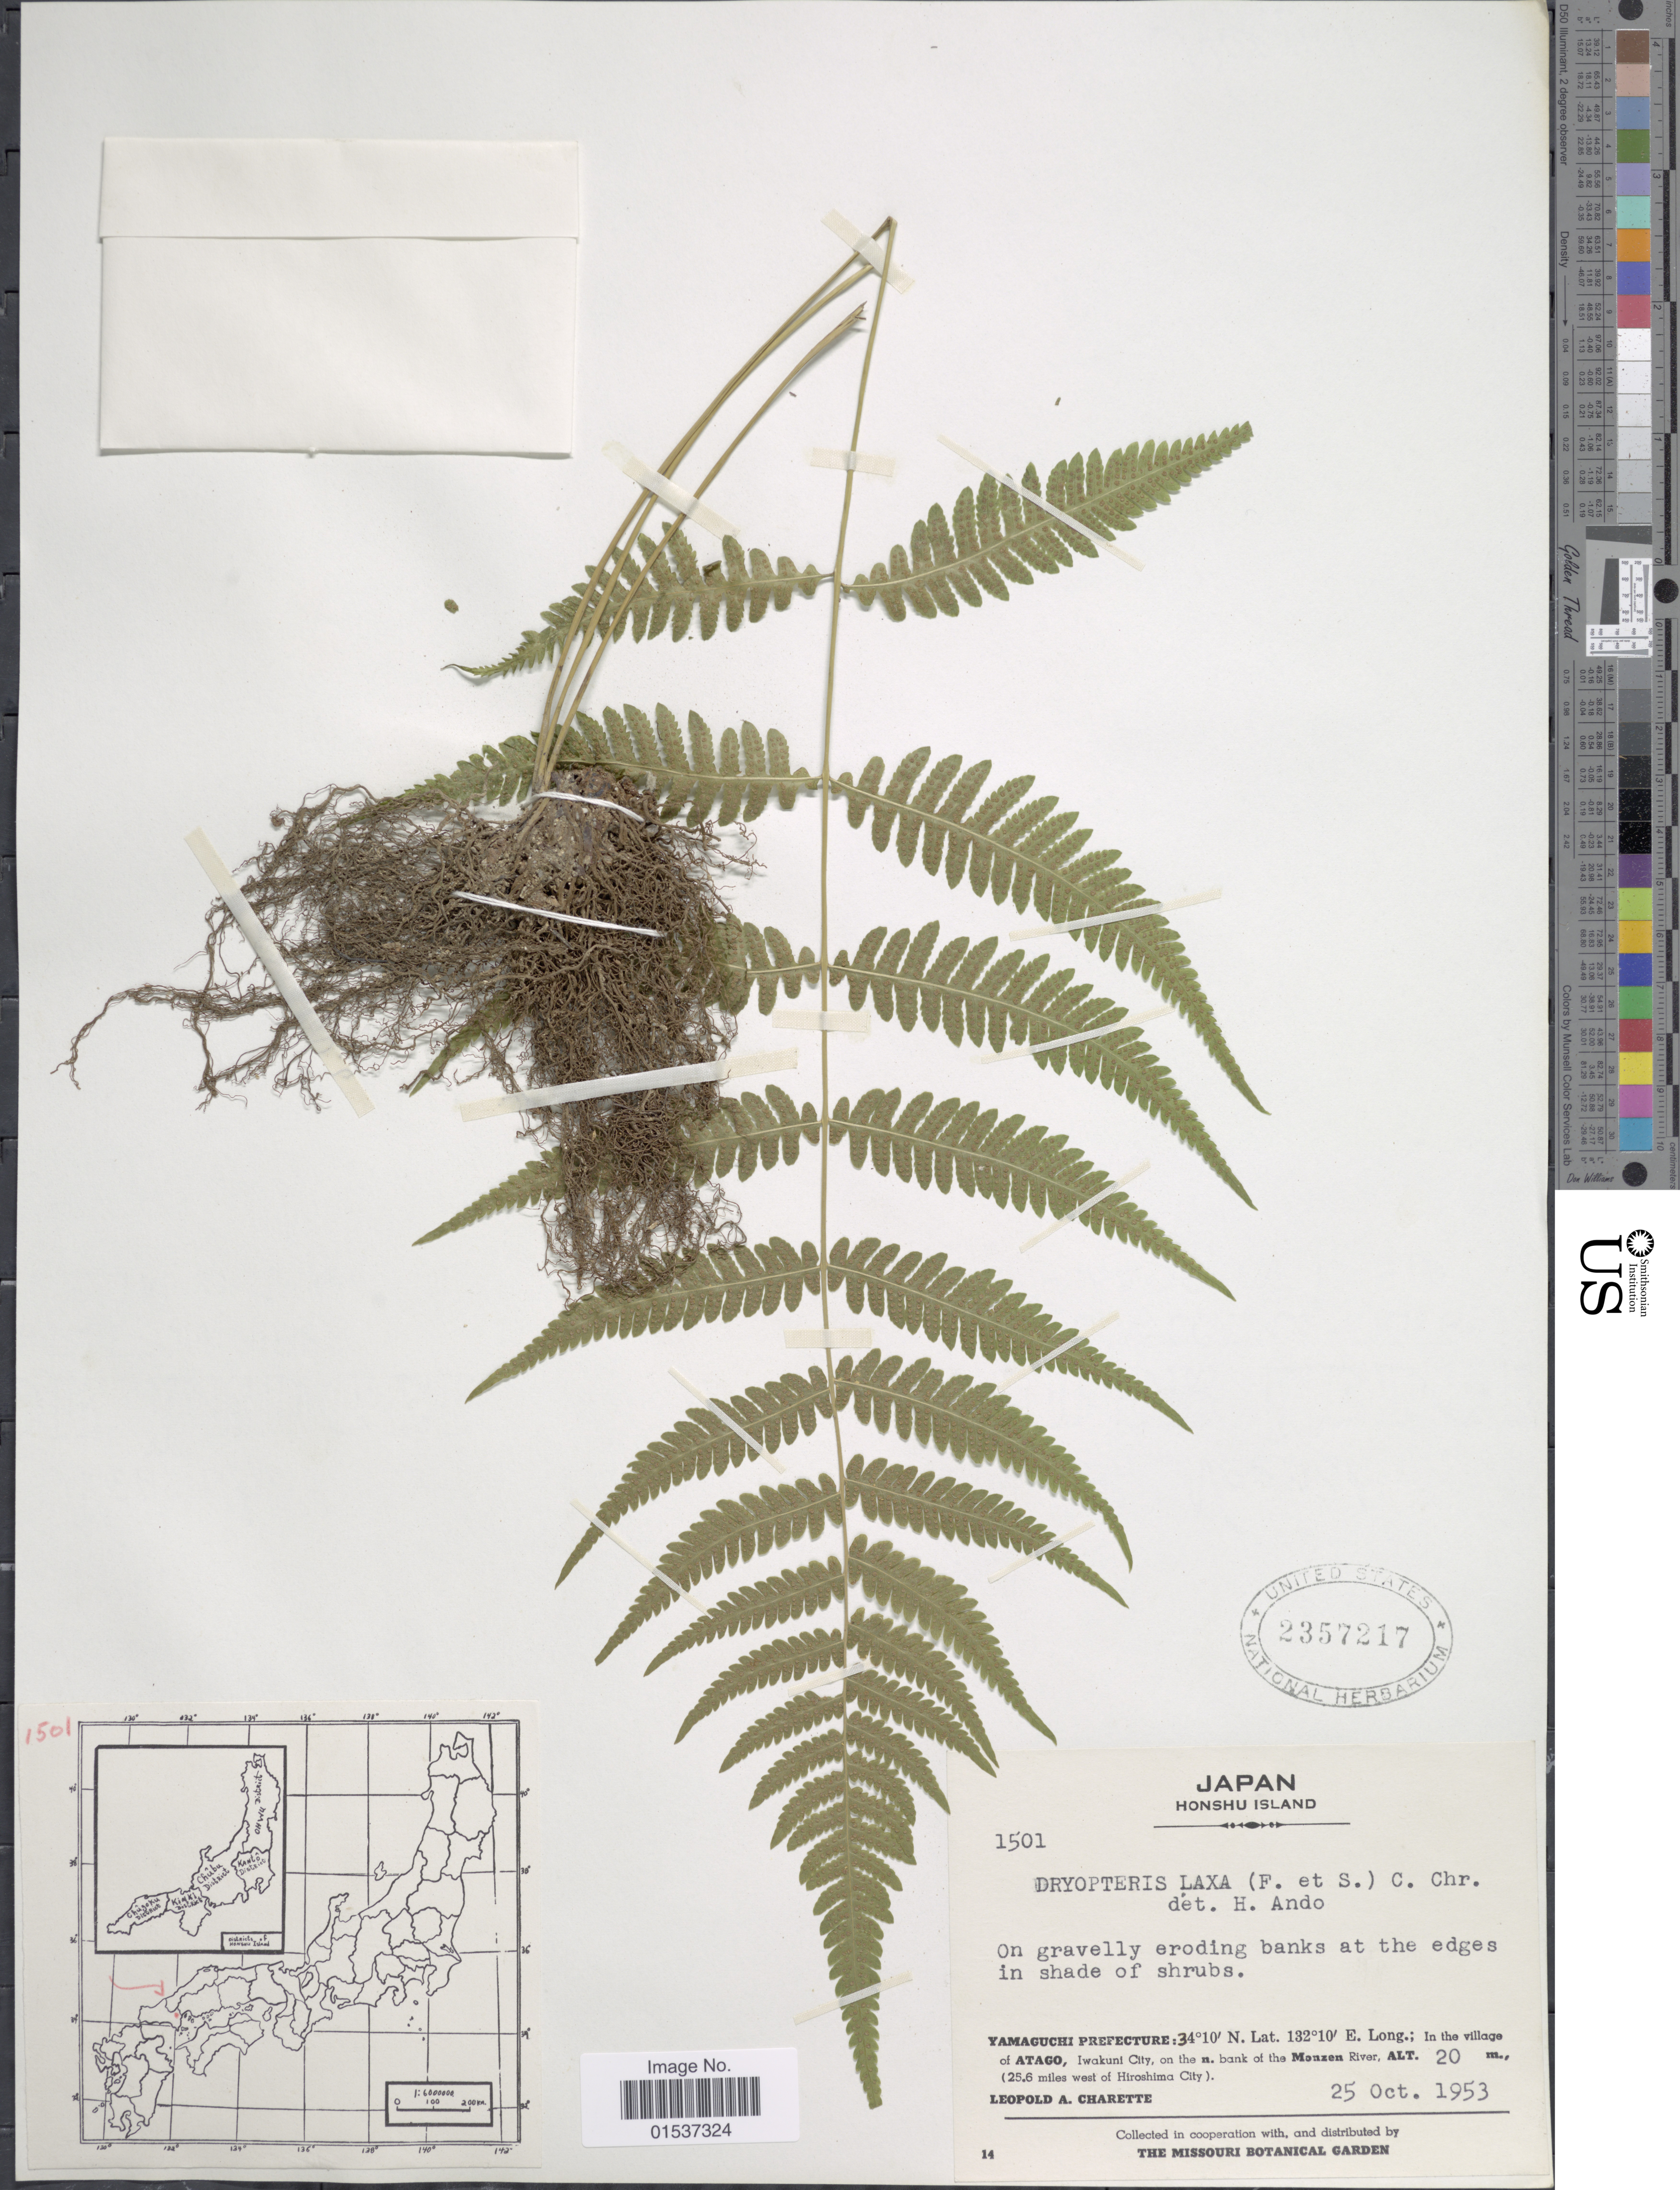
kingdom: Plantae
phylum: Tracheophyta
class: Polypodiopsida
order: Polypodiales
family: Thelypteridaceae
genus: Metathelypteris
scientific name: Metathelypteris laxa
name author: (Franch. & Sav.) Ching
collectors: L. A. Charette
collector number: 1501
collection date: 1953-10-25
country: Japan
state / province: Yamaguti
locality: Japan, Honshu Island, Yamaguchi Prefecture; in the village of Atago, Iwankuni City, on the n, bank of the Monzen River. (25.6 miles west of Hiroshima City).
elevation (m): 20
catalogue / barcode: US 2357217